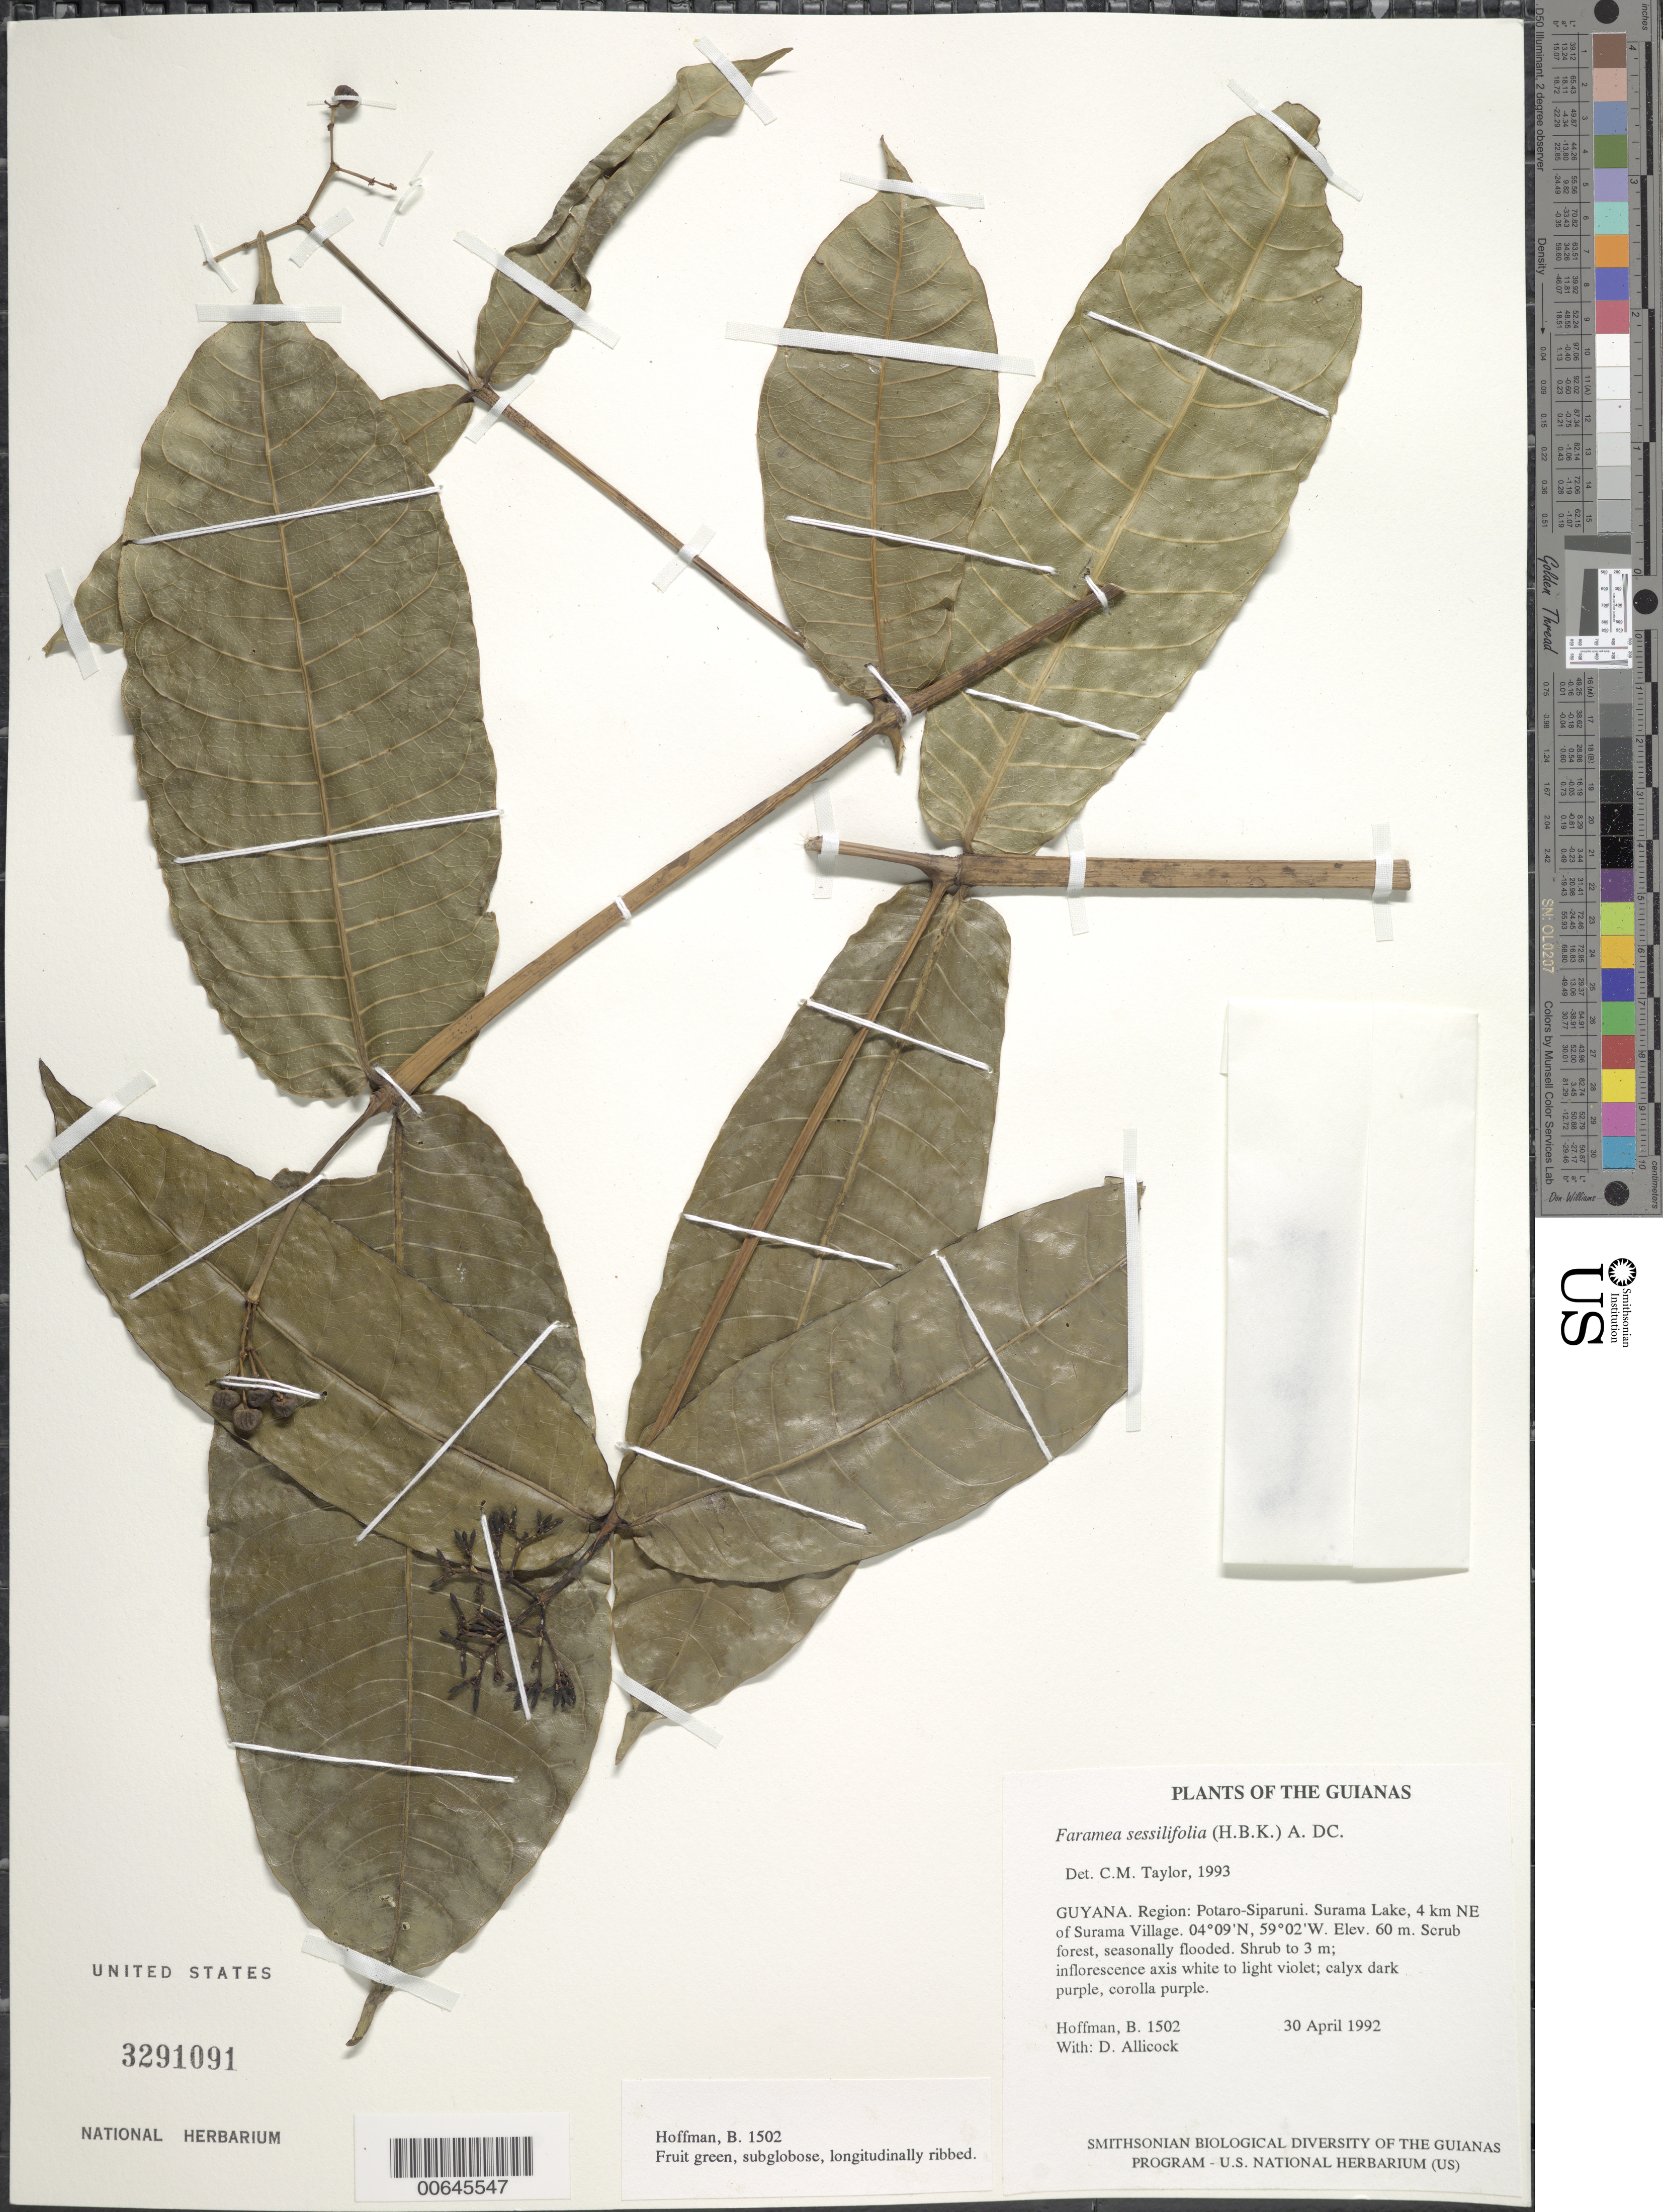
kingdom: Plantae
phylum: Tracheophyta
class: Magnoliopsida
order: Gentianales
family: Rubiaceae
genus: Faramea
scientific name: Faramea sessilifolia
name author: (Kunth) DC.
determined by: Taylor, Charlotte M.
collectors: B. Hoffman & D. Allicock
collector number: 1502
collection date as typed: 30 April 1992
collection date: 1992-04-30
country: Guyana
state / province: Potaro-Siparuni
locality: Surama Lake, 4 km NE of Surama village. Iwokrama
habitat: Scrub forest, seasonally flooded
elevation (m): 60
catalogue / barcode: US 3291091